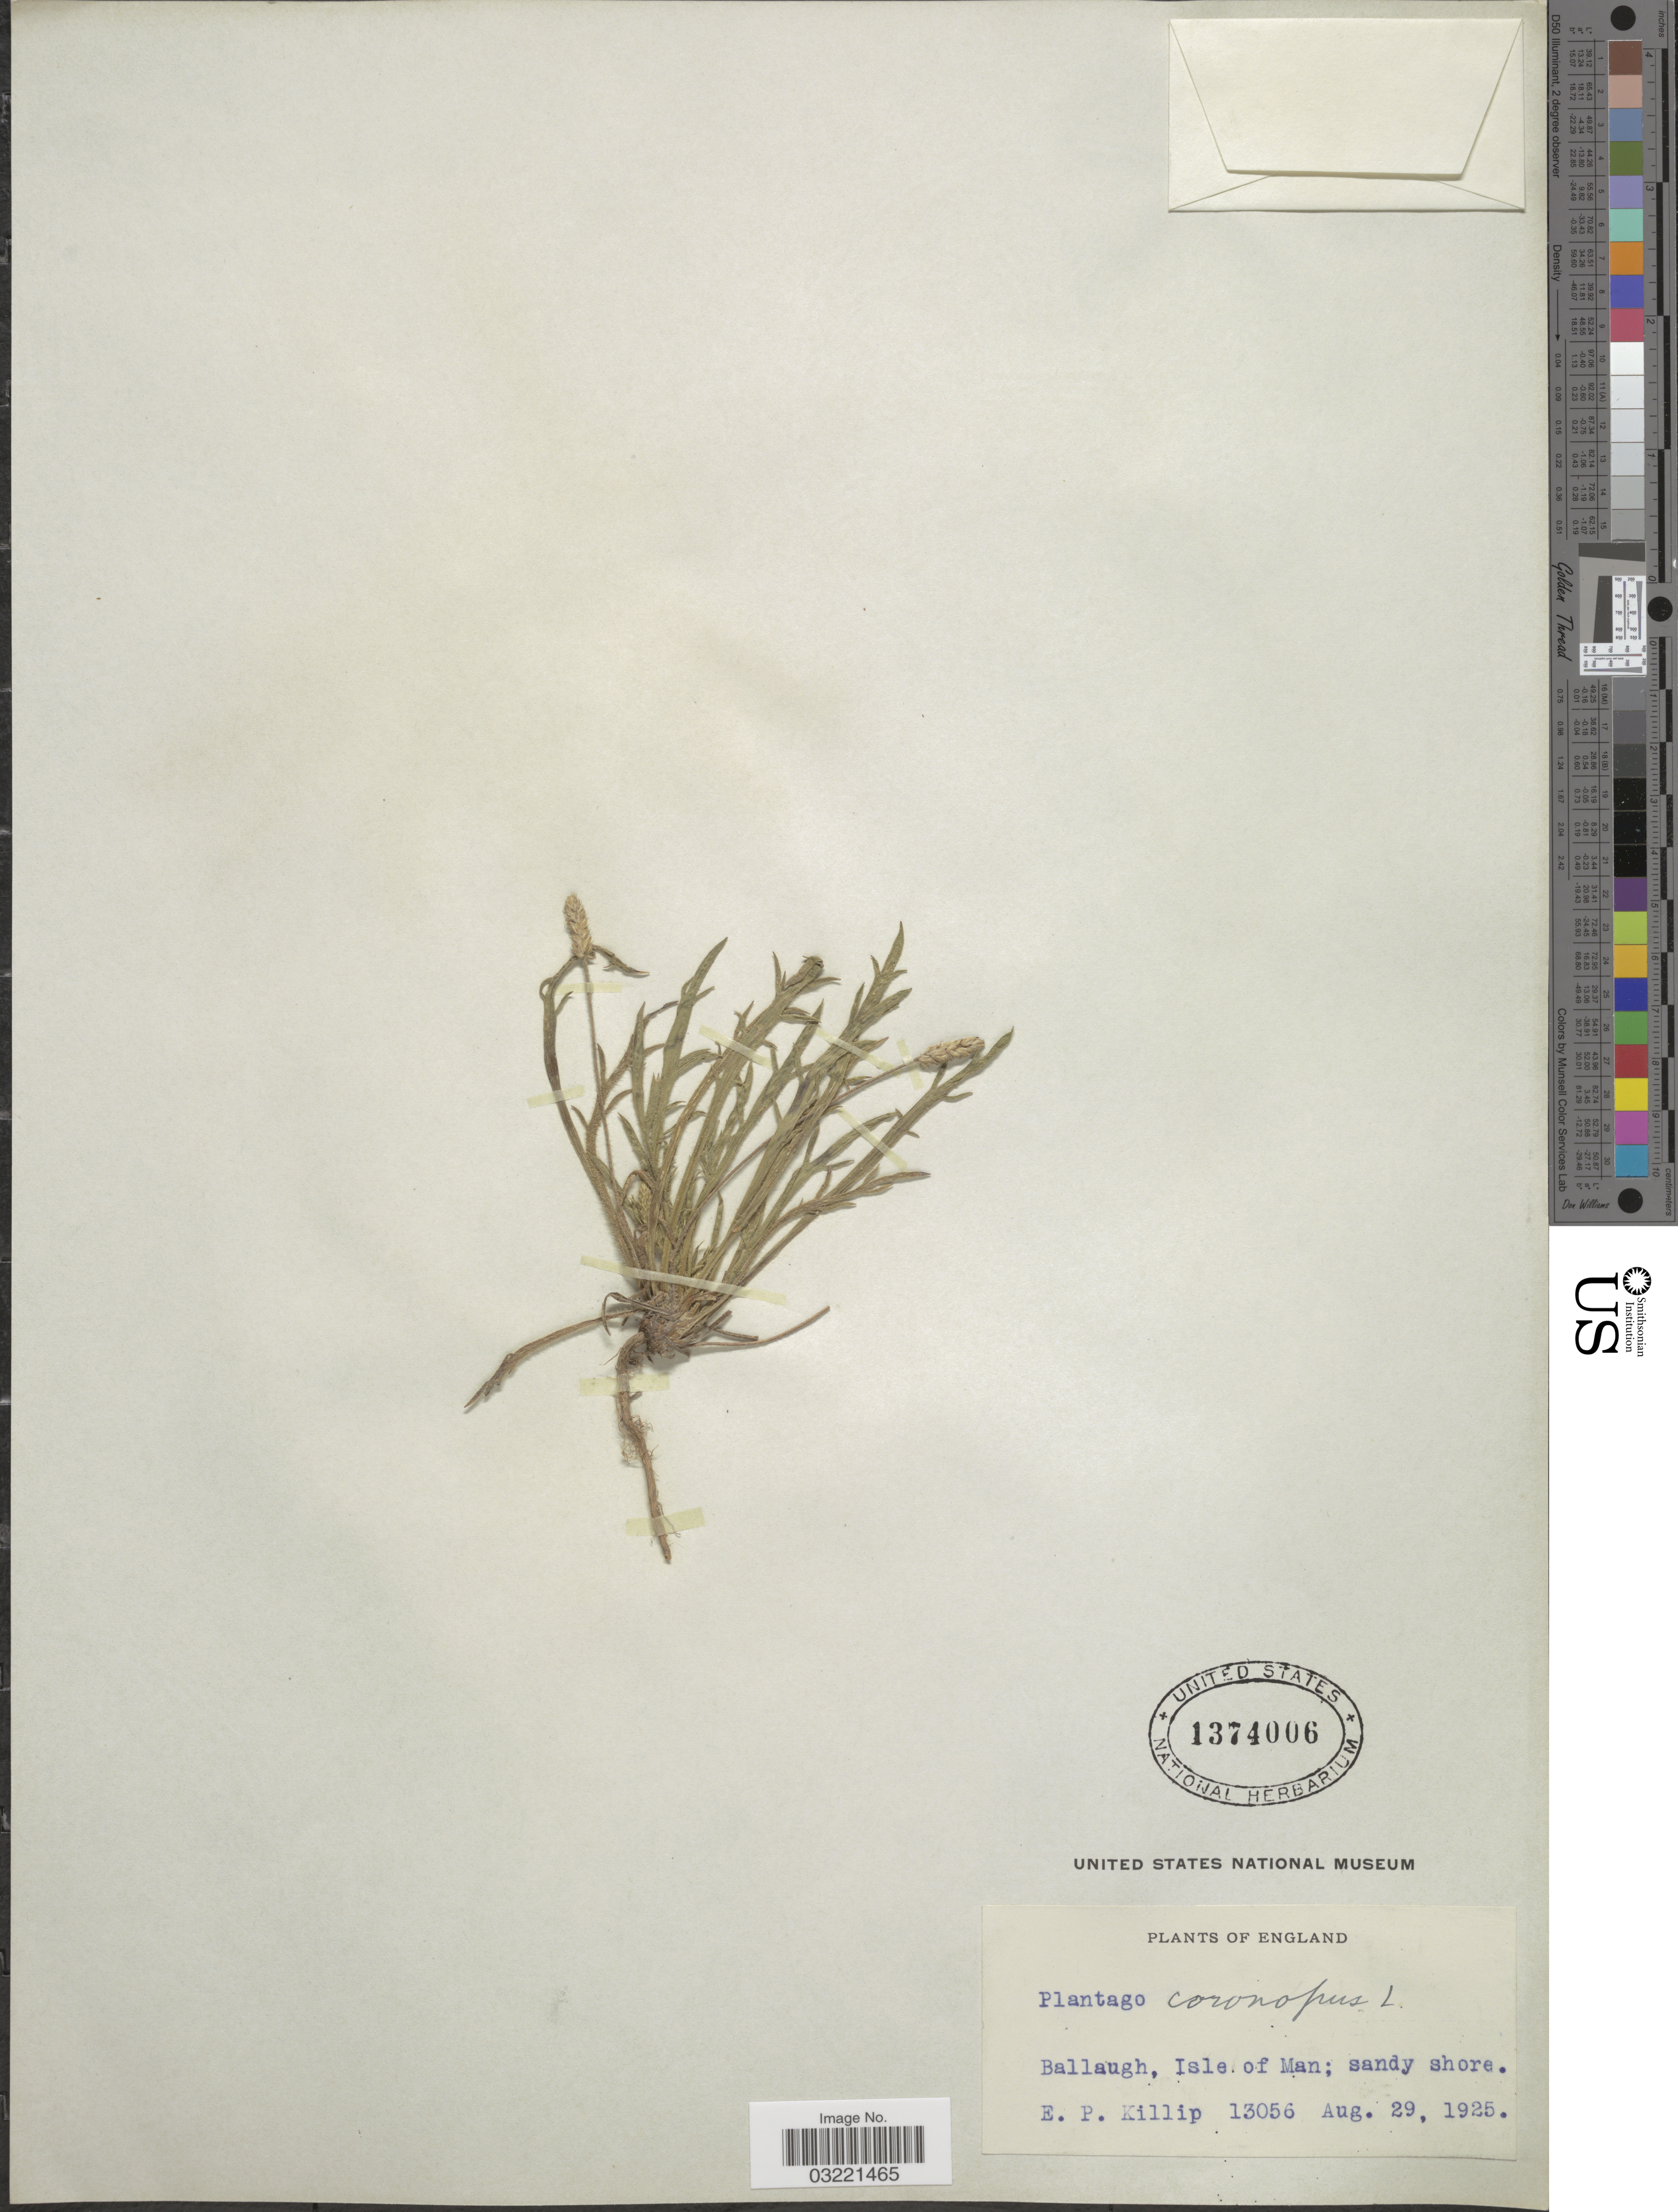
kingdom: Plantae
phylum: Tracheophyta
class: Magnoliopsida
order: Lamiales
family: Plantaginaceae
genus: Plantago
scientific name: Plantago coronopus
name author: L.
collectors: E. P. Killip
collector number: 13056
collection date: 1925-08-29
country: United Kingdom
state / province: England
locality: Ballaugh, Isle of Man.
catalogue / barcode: US 1374006